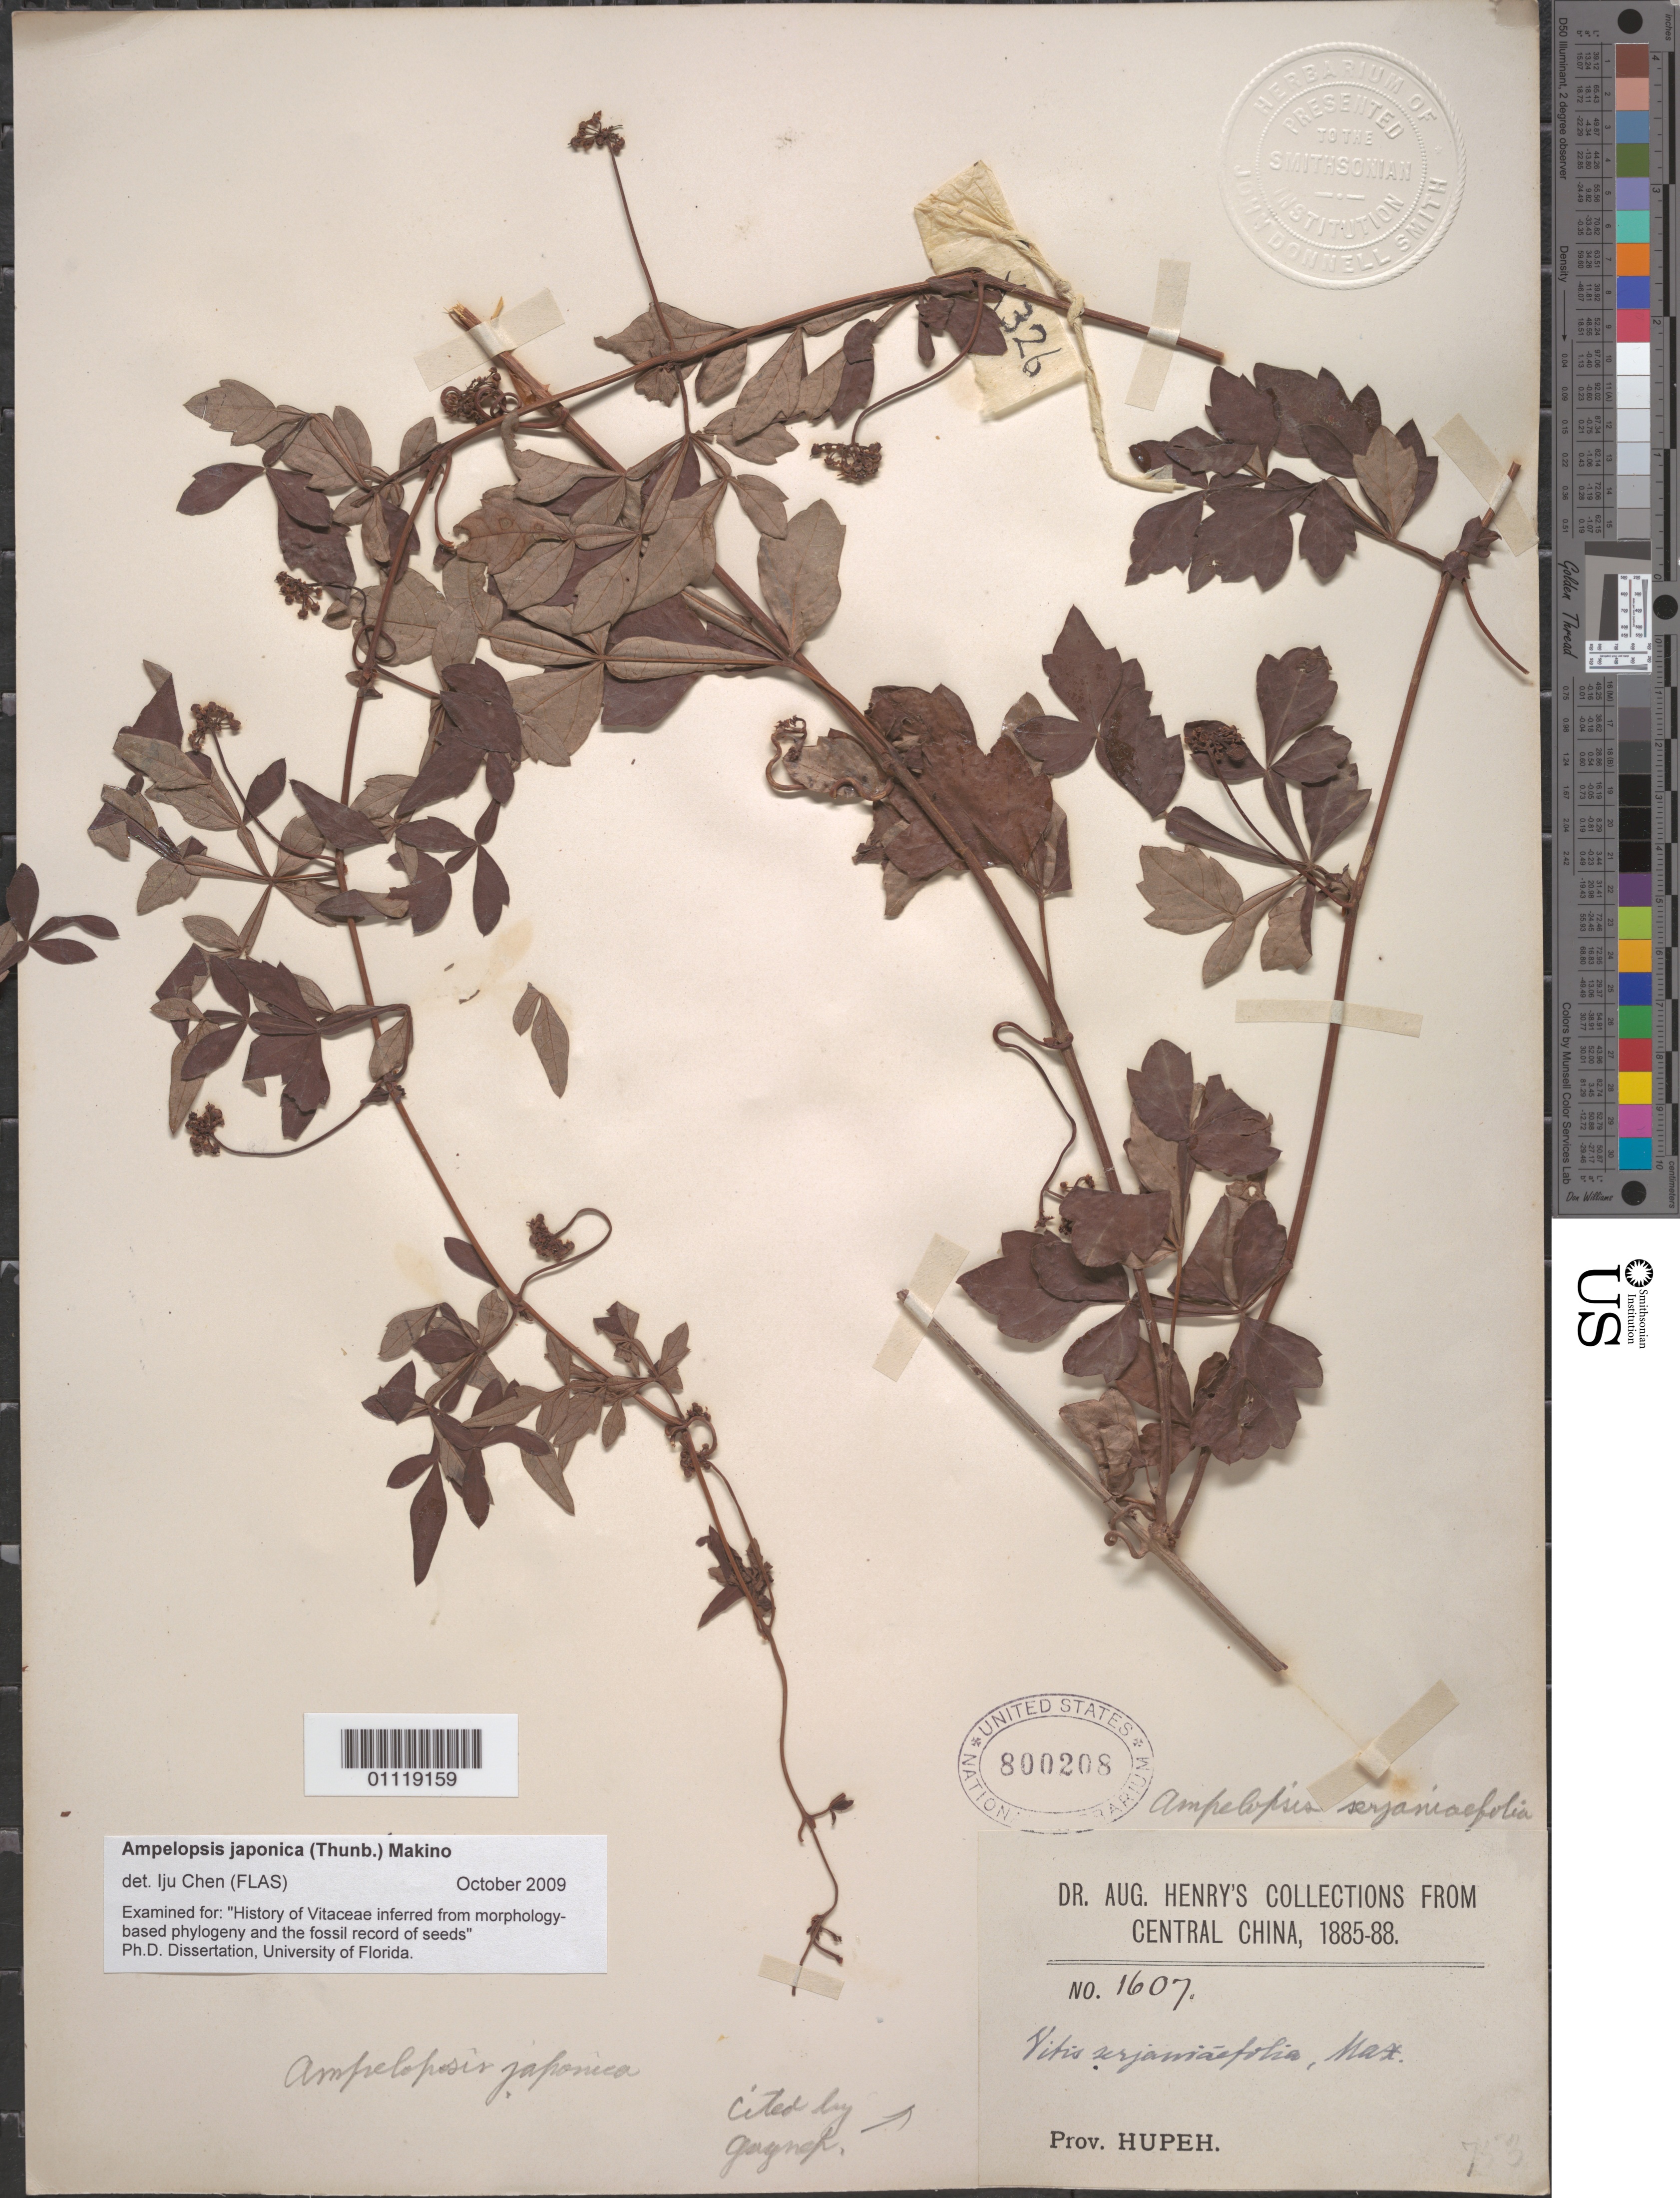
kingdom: Plantae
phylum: Tracheophyta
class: Magnoliopsida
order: Vitales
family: Vitaceae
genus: Ampelopsis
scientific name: Ampelopsis japonica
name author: (Thunb.) Makino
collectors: A. Henry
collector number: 1607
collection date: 1885/1888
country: China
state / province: Hubei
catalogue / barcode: US 800208